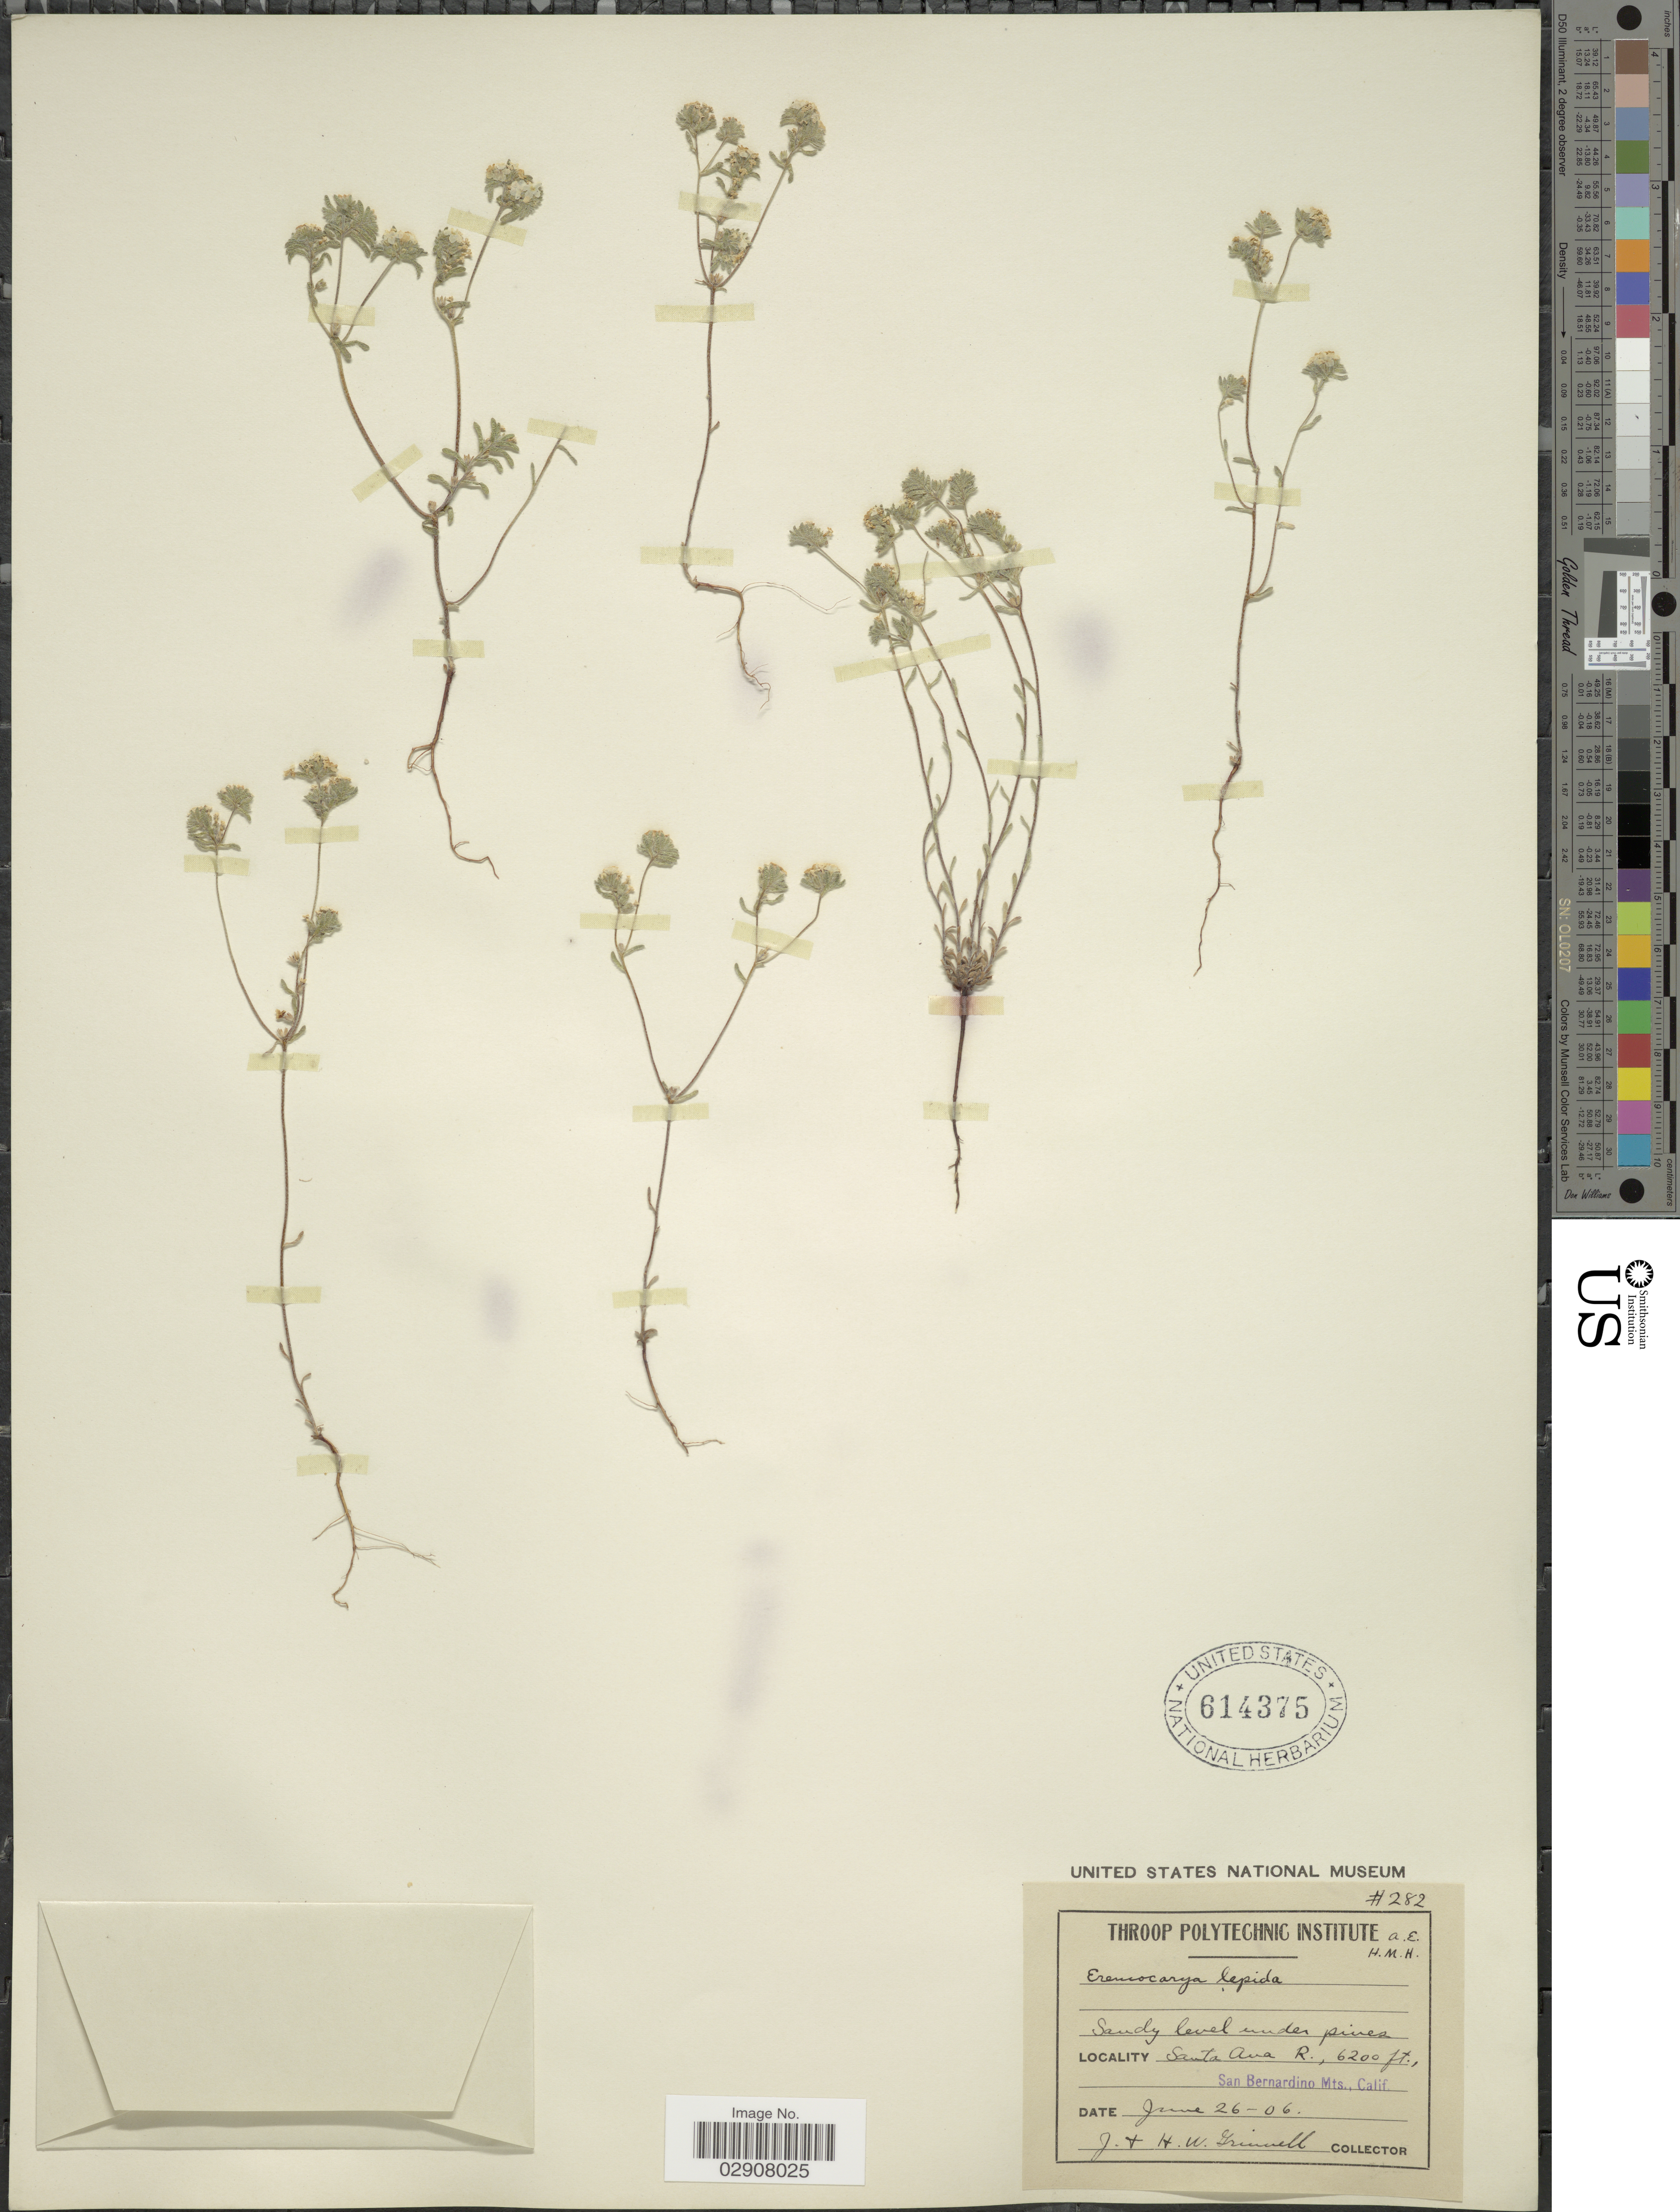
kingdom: Plantae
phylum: Tracheophyta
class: Magnoliopsida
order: Boraginales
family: Boraginaceae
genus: Cryptantha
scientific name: Cryptantha micrantha var. lepida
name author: (A. Gray) I.M. Johnst.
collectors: J. Grinnell & H. Grinnell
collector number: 282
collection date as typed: Transcribed d/m/y: 26/6/6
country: United States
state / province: California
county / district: San Bernardino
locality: Santa Ana R., San Bernardino Mts.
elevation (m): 1890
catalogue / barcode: US 614375